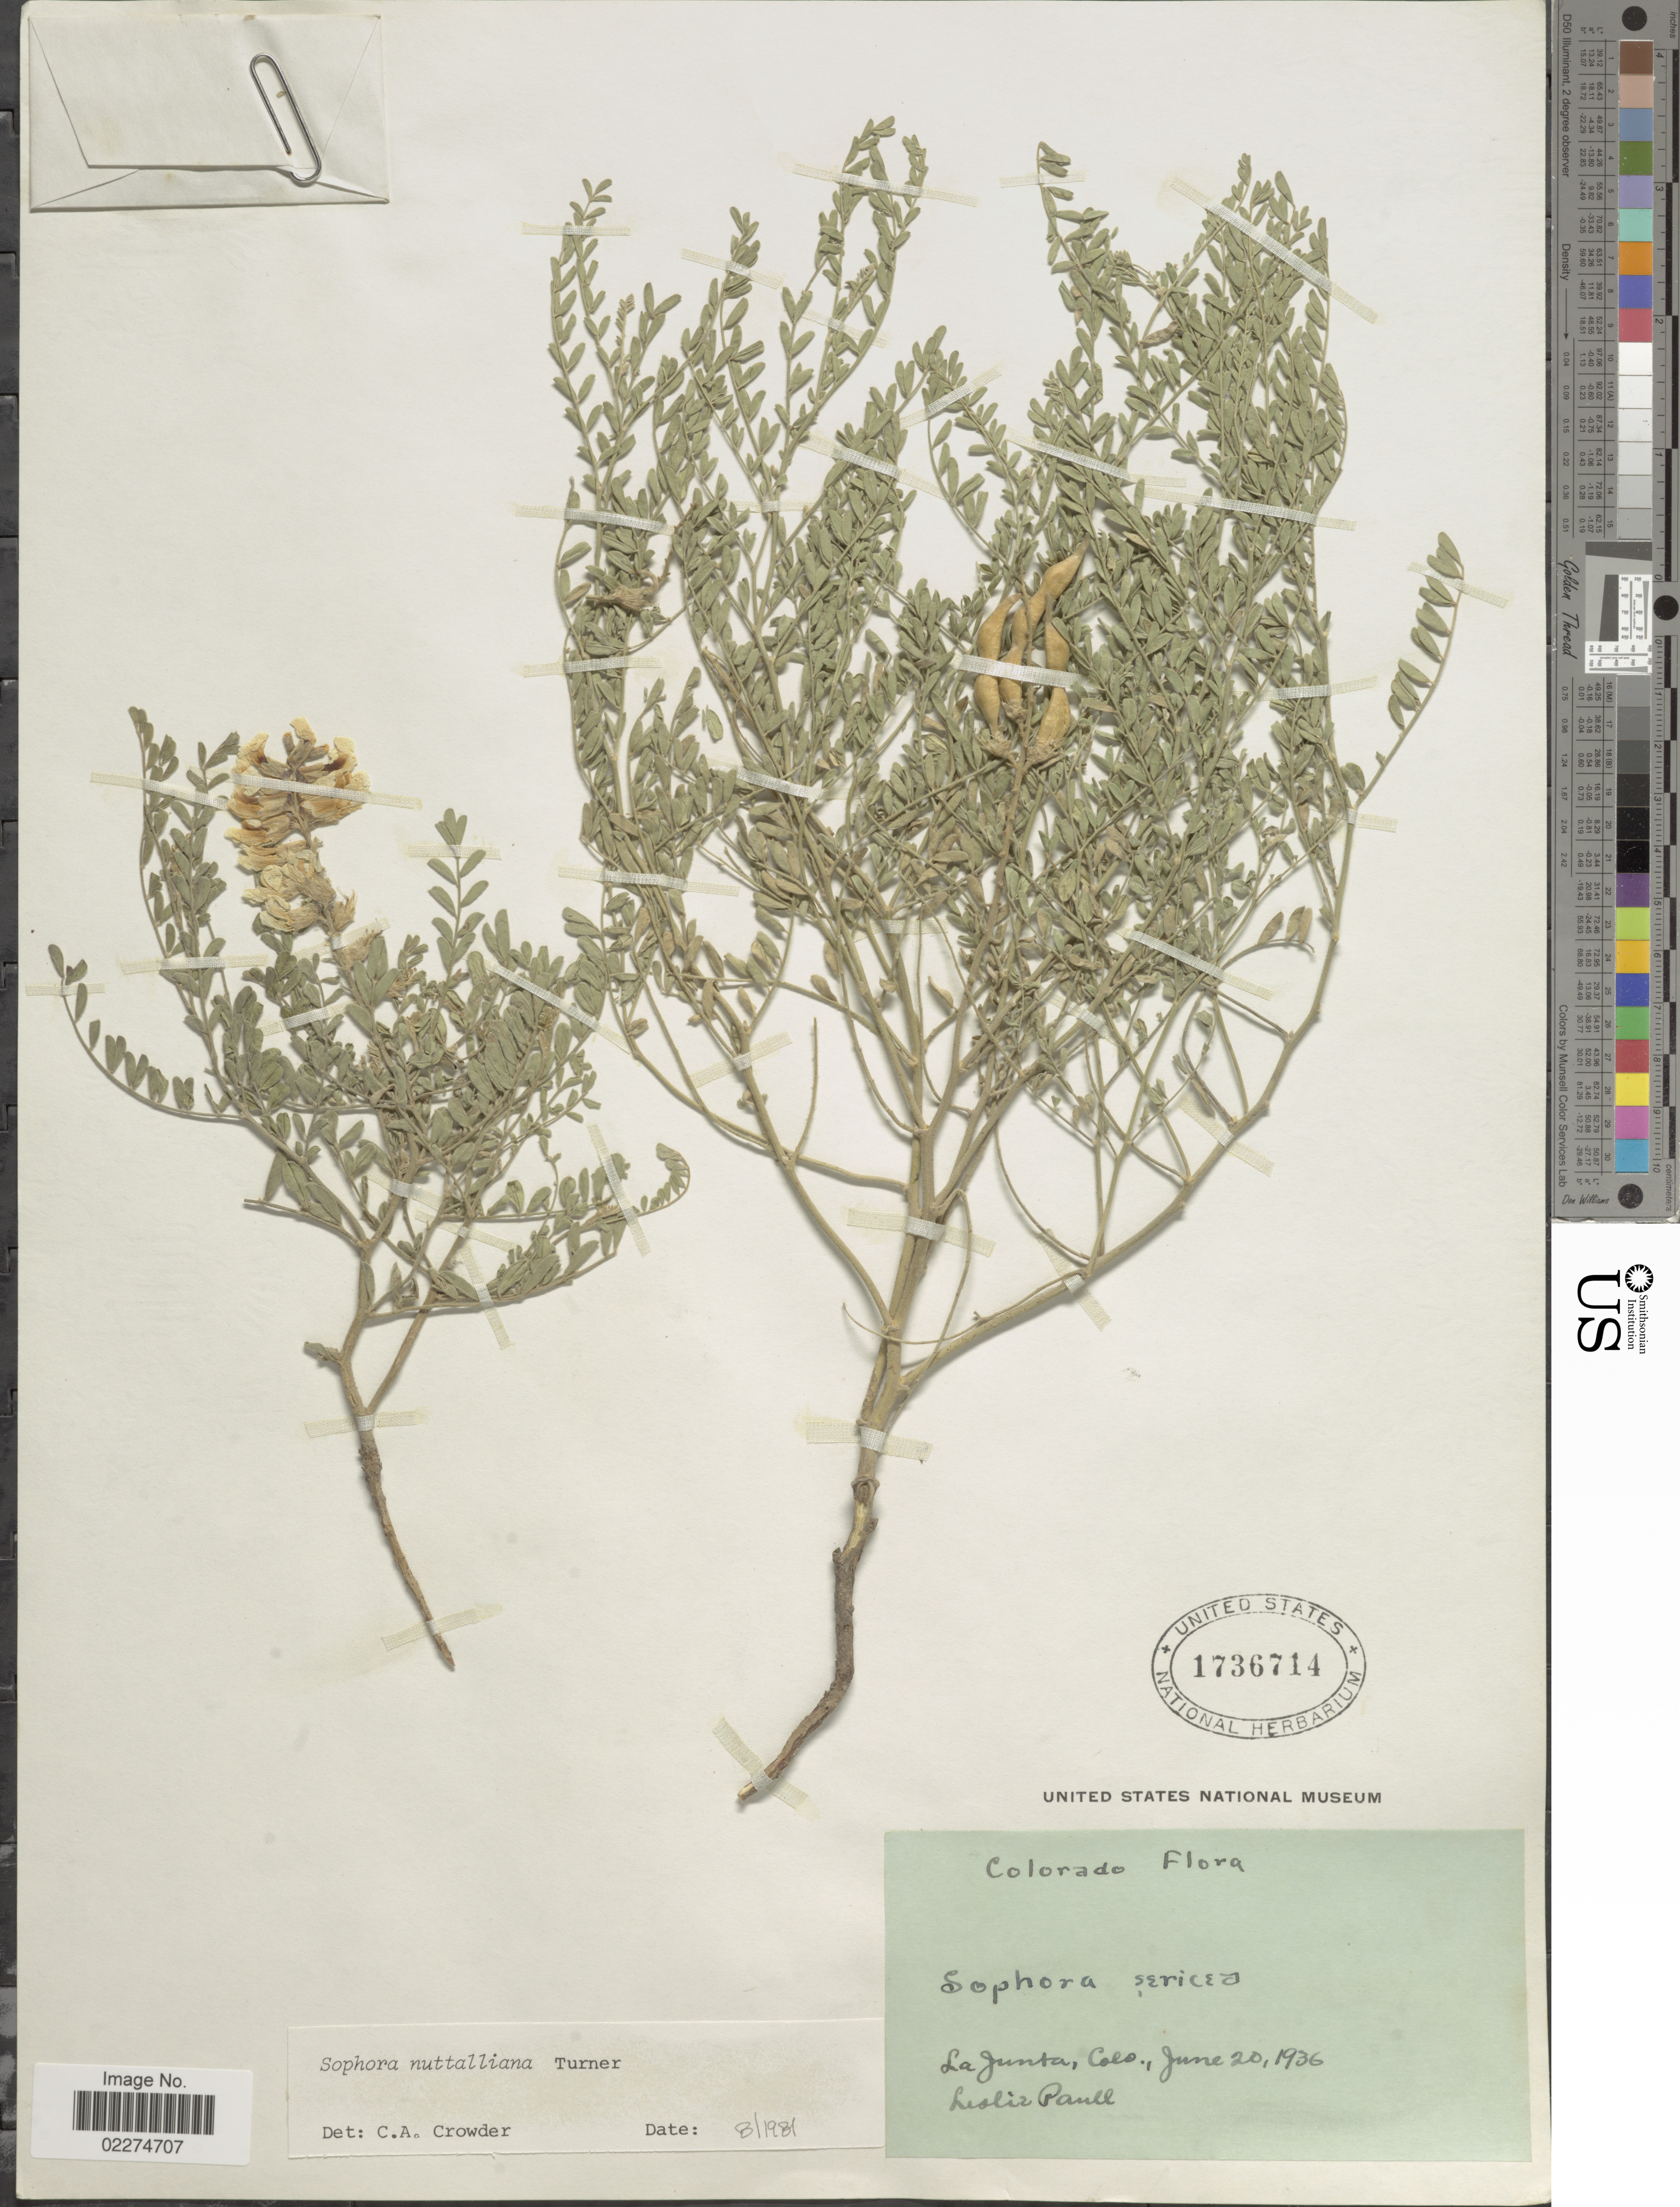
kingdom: Plantae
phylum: Tracheophyta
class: Magnoliopsida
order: Fabales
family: Fabaceae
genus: Sophora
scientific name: Sophora nuttalliana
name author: B.L. Turner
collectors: C. L. F. Paull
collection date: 1936-06-20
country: United States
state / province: Colorado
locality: La Junta, Colo.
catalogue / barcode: US 1736714